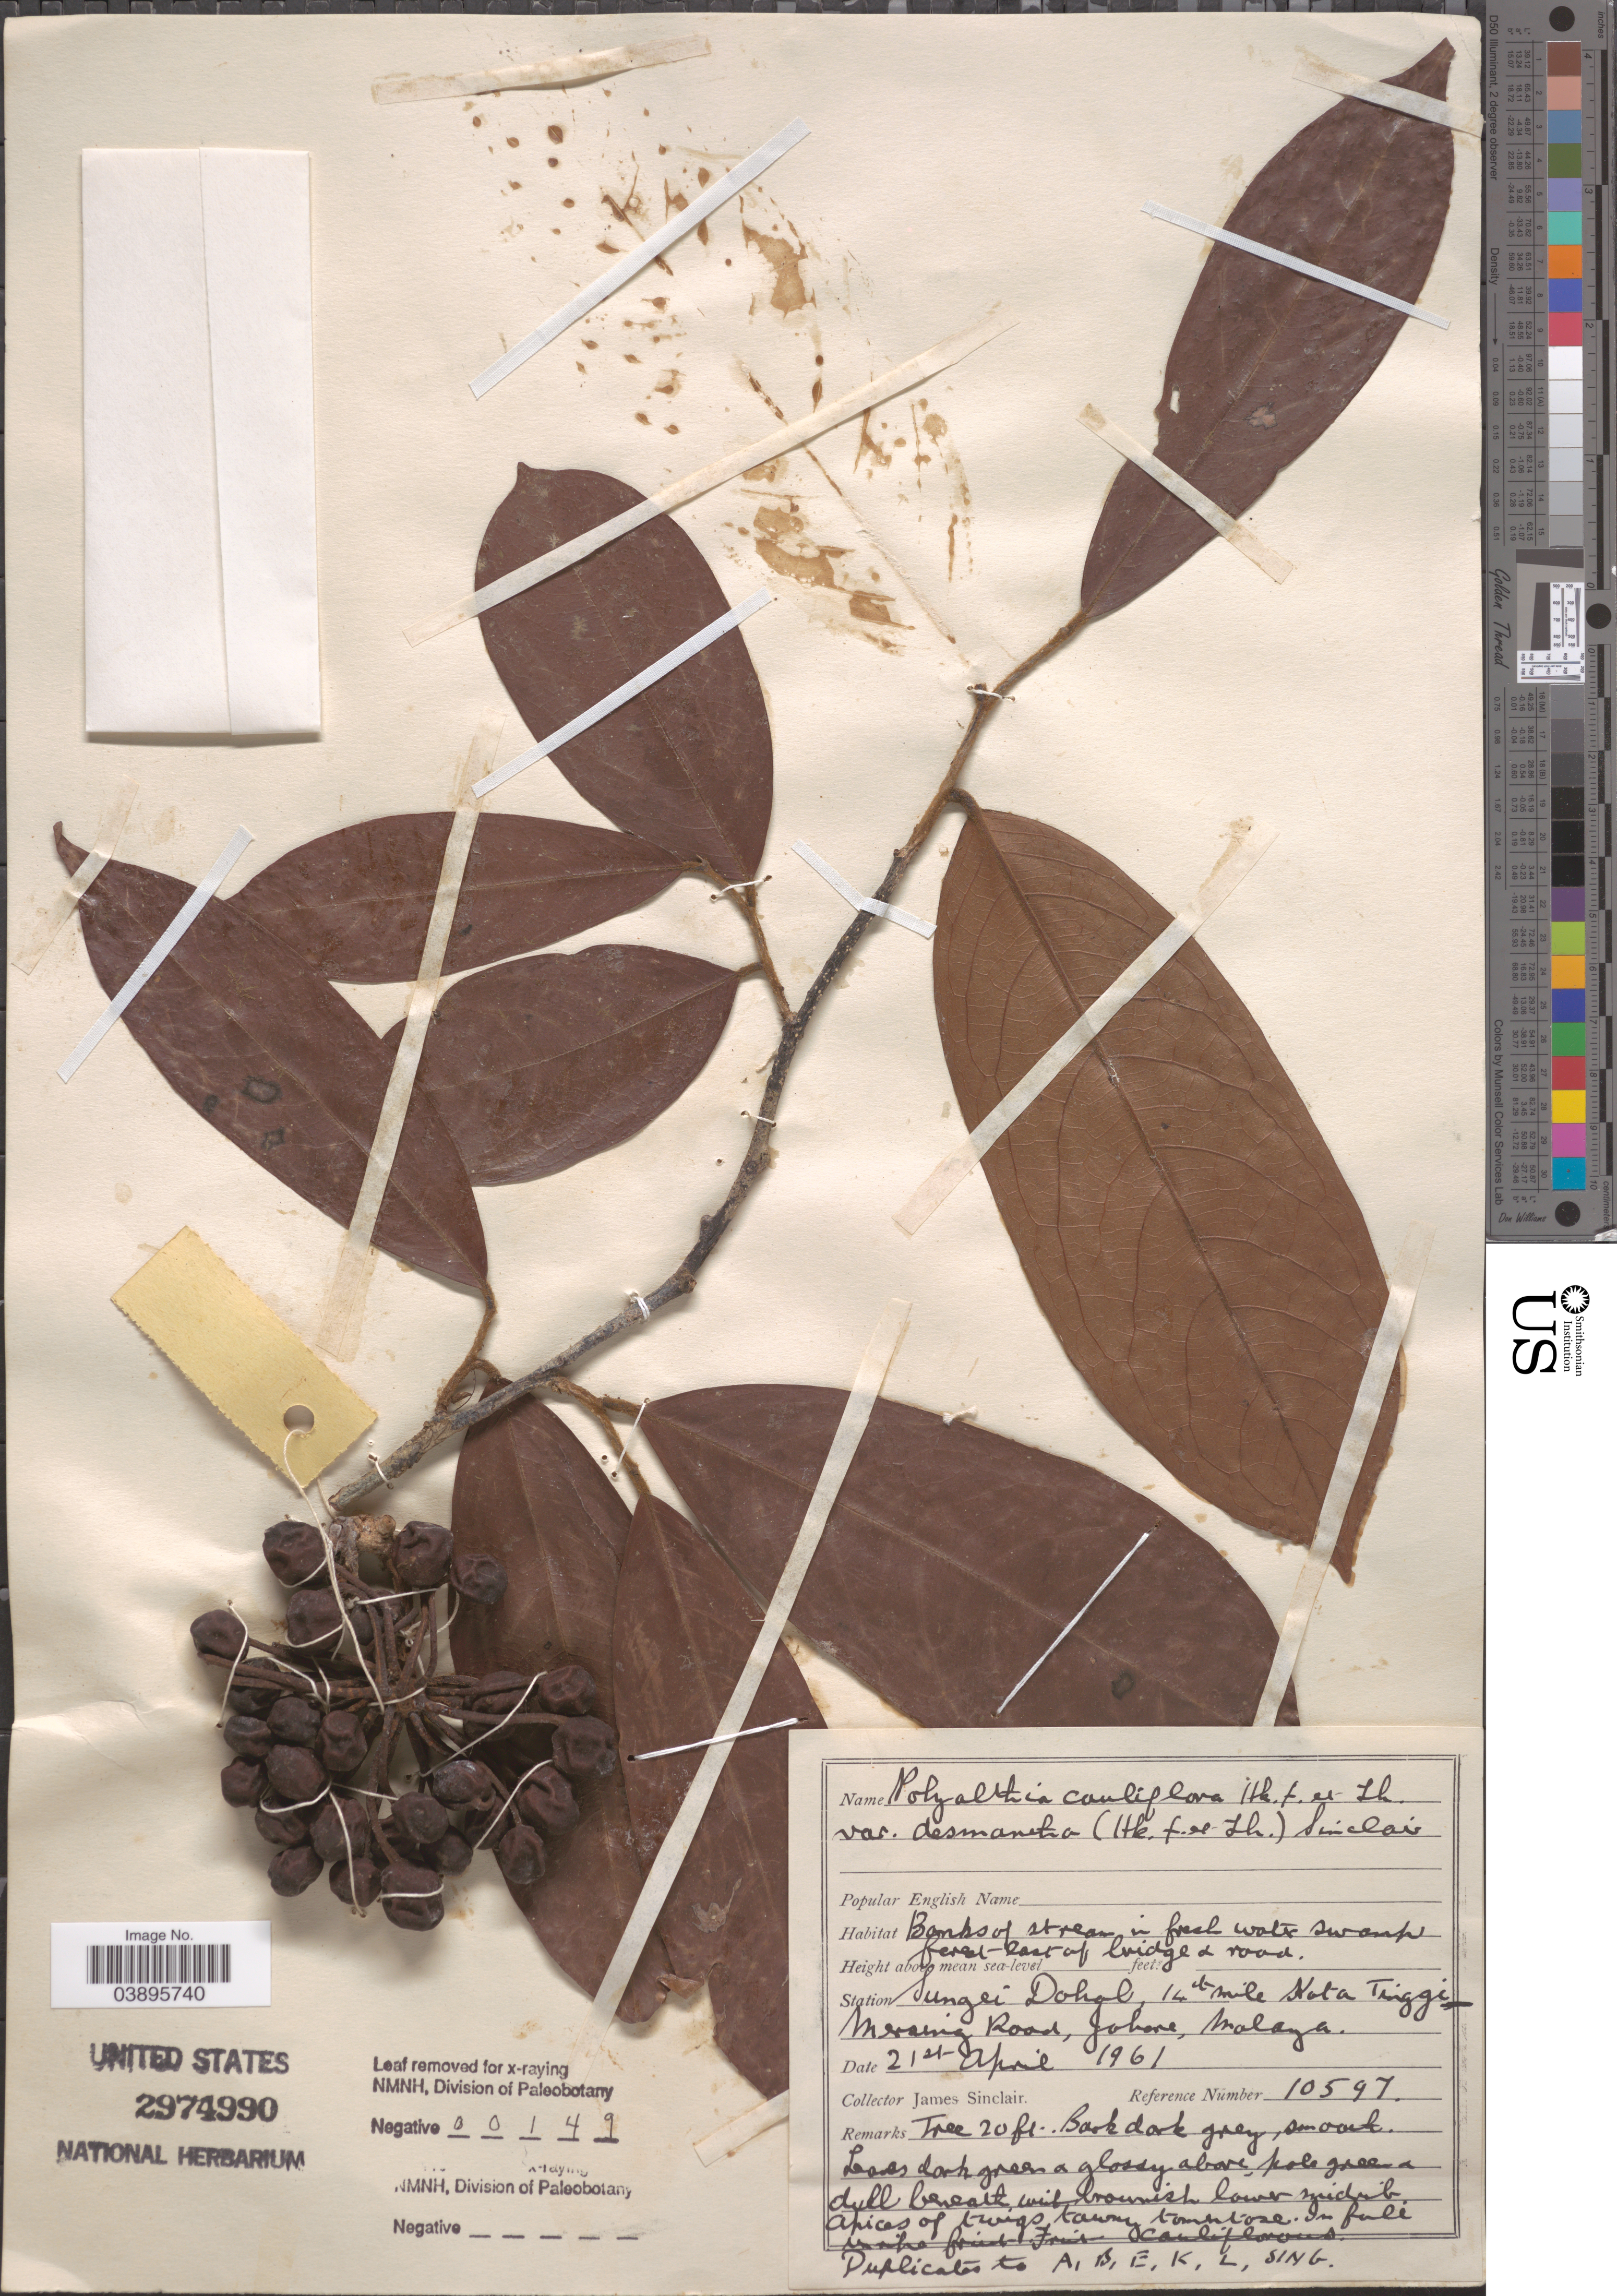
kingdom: Plantae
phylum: Tracheophyta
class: Magnoliopsida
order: Magnoliales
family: Annonaceae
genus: Polyalthia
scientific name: Polyalthia cauliflora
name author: Hook. f. & Thomson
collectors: J. Sinclair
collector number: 10597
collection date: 1961-04-21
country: Malaysia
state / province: Johor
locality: East of bridge & road. Station Sungei Dohal, 14th mile Kota Tinggi-Mersing Road, Johore, Malaya.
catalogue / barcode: US 2974990